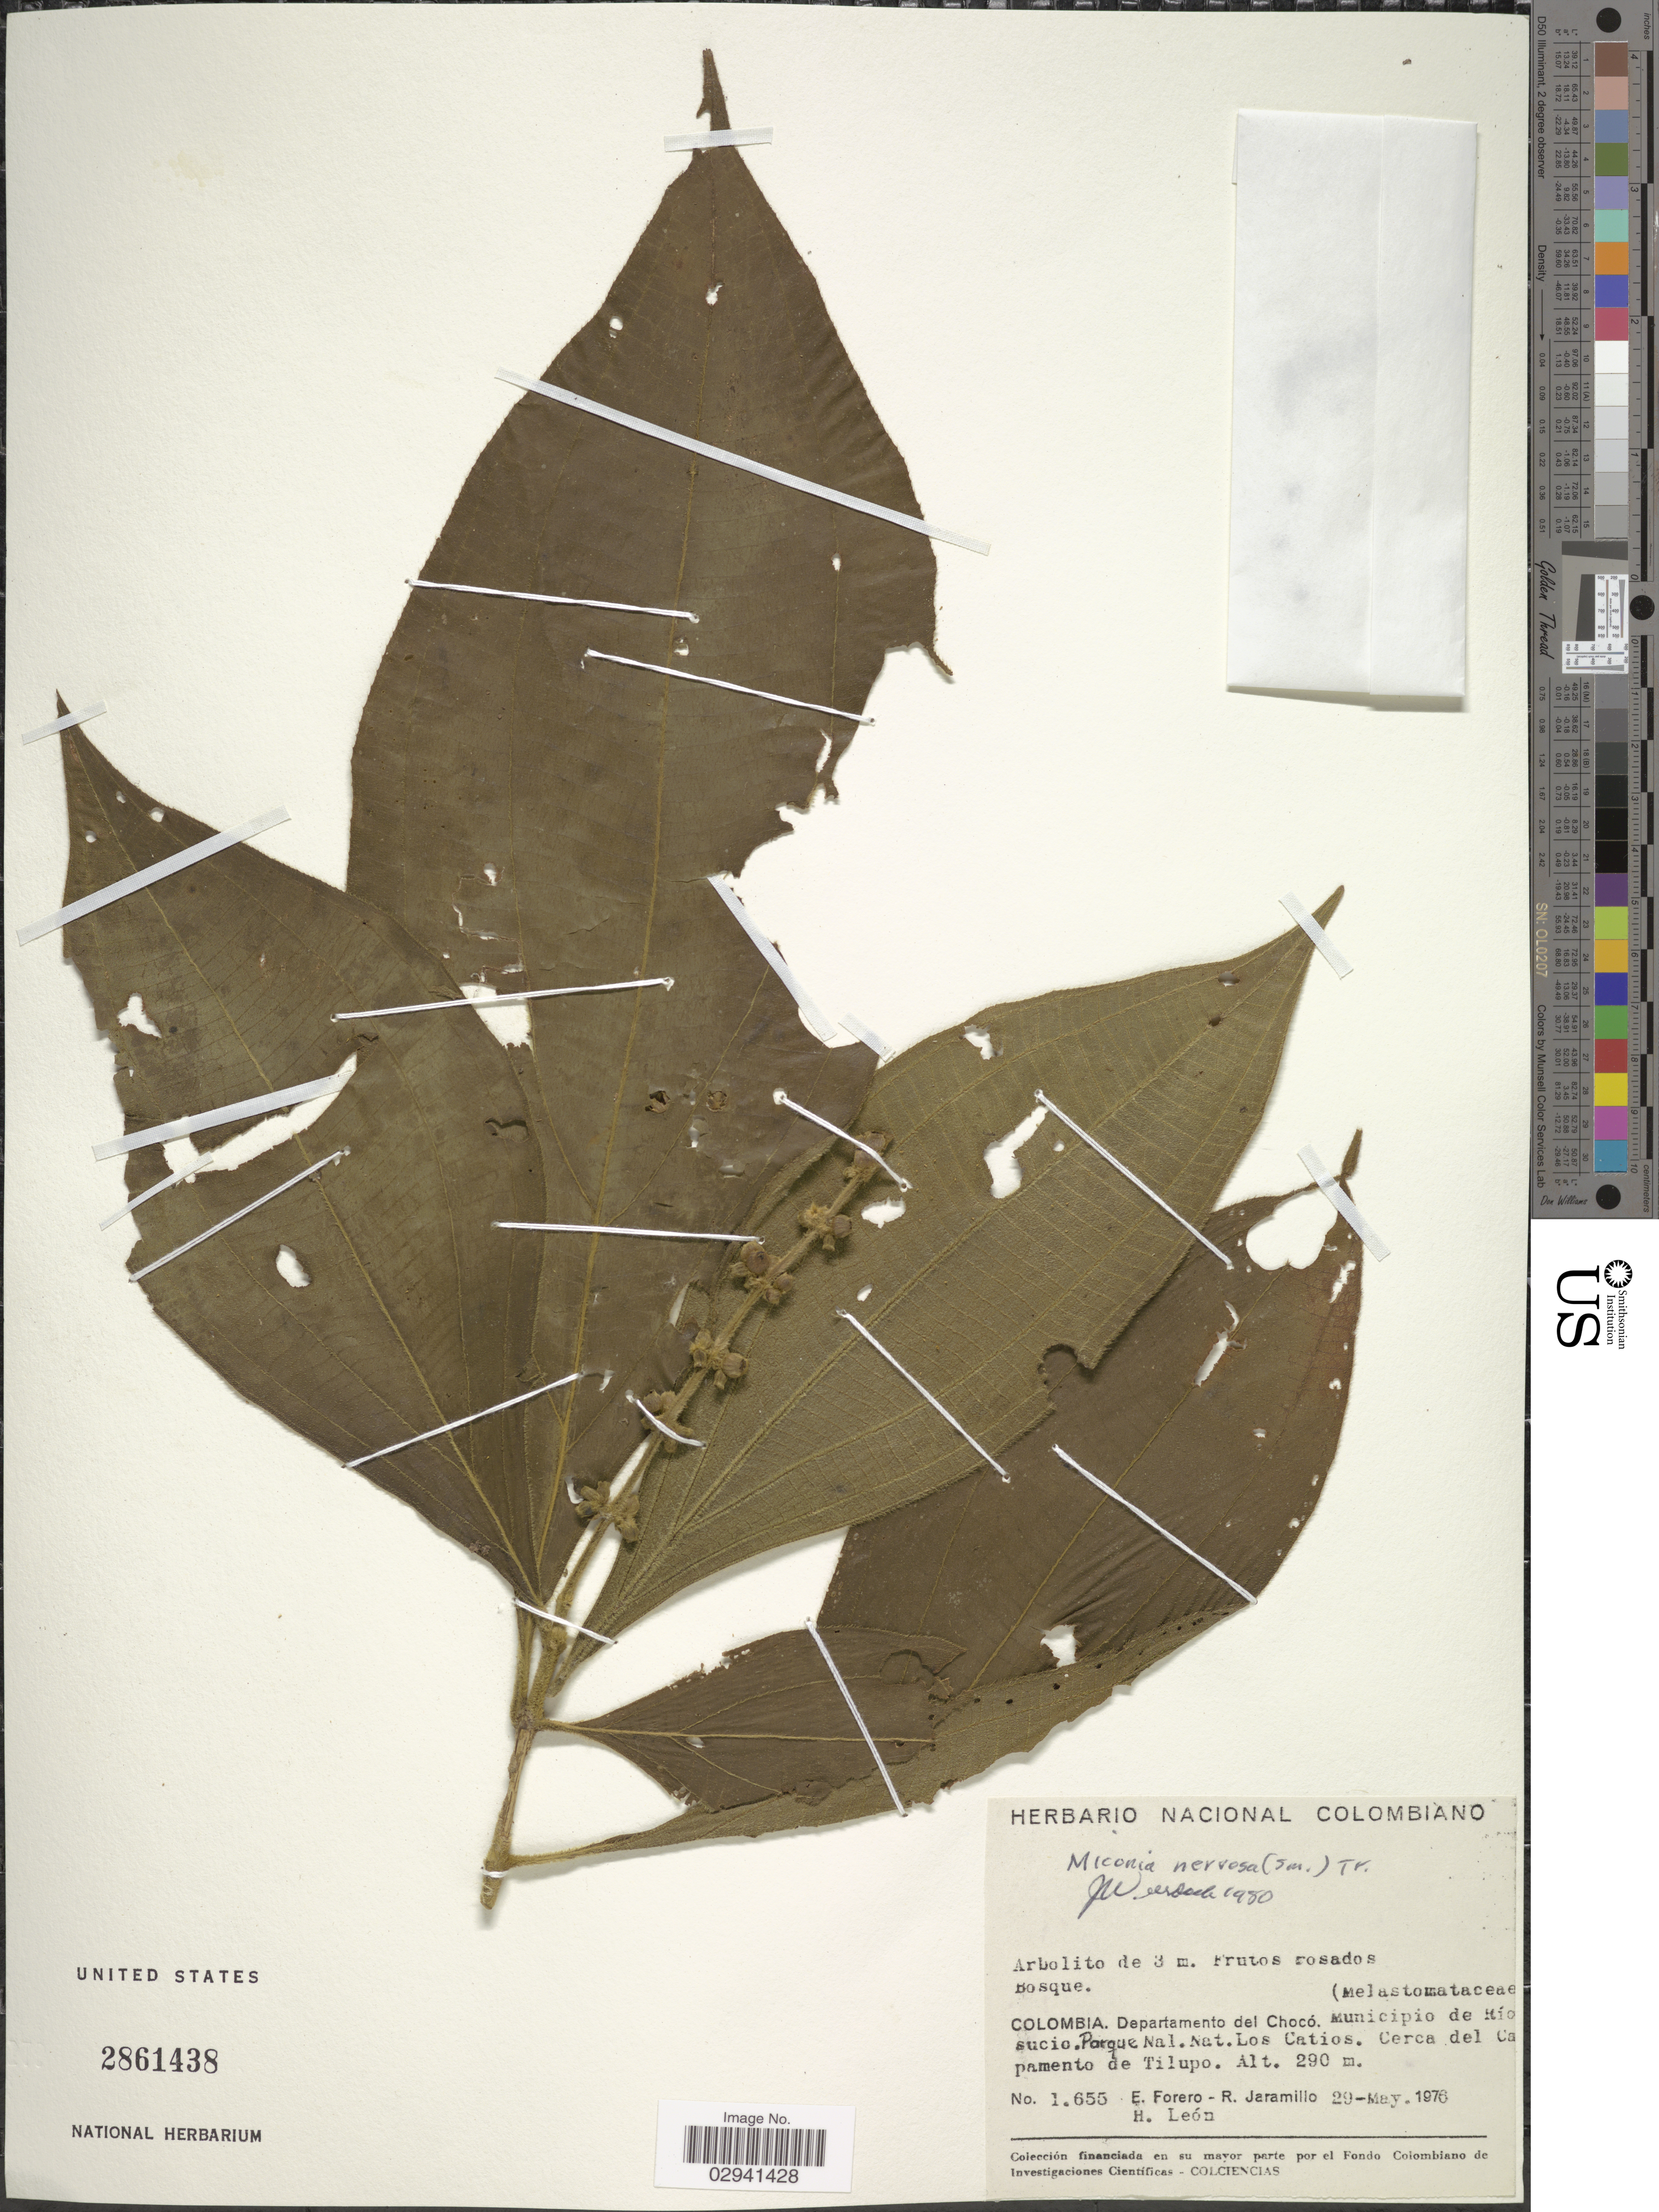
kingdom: Plantae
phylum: Tracheophyta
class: Magnoliopsida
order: Myrtales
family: Melastomataceae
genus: Miconia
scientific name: Miconia nervosa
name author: (Sm.) Triana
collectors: E. Forero, R. Jaramillo & H. León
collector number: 1655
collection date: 1976-05-29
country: Colombia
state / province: Chocó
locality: Departamento del Chocó, Municipio de Río sucio, Parque Nal. Nat. Los Catios, Cerca del Campamento de Tilupo.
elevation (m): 290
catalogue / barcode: US 2861438